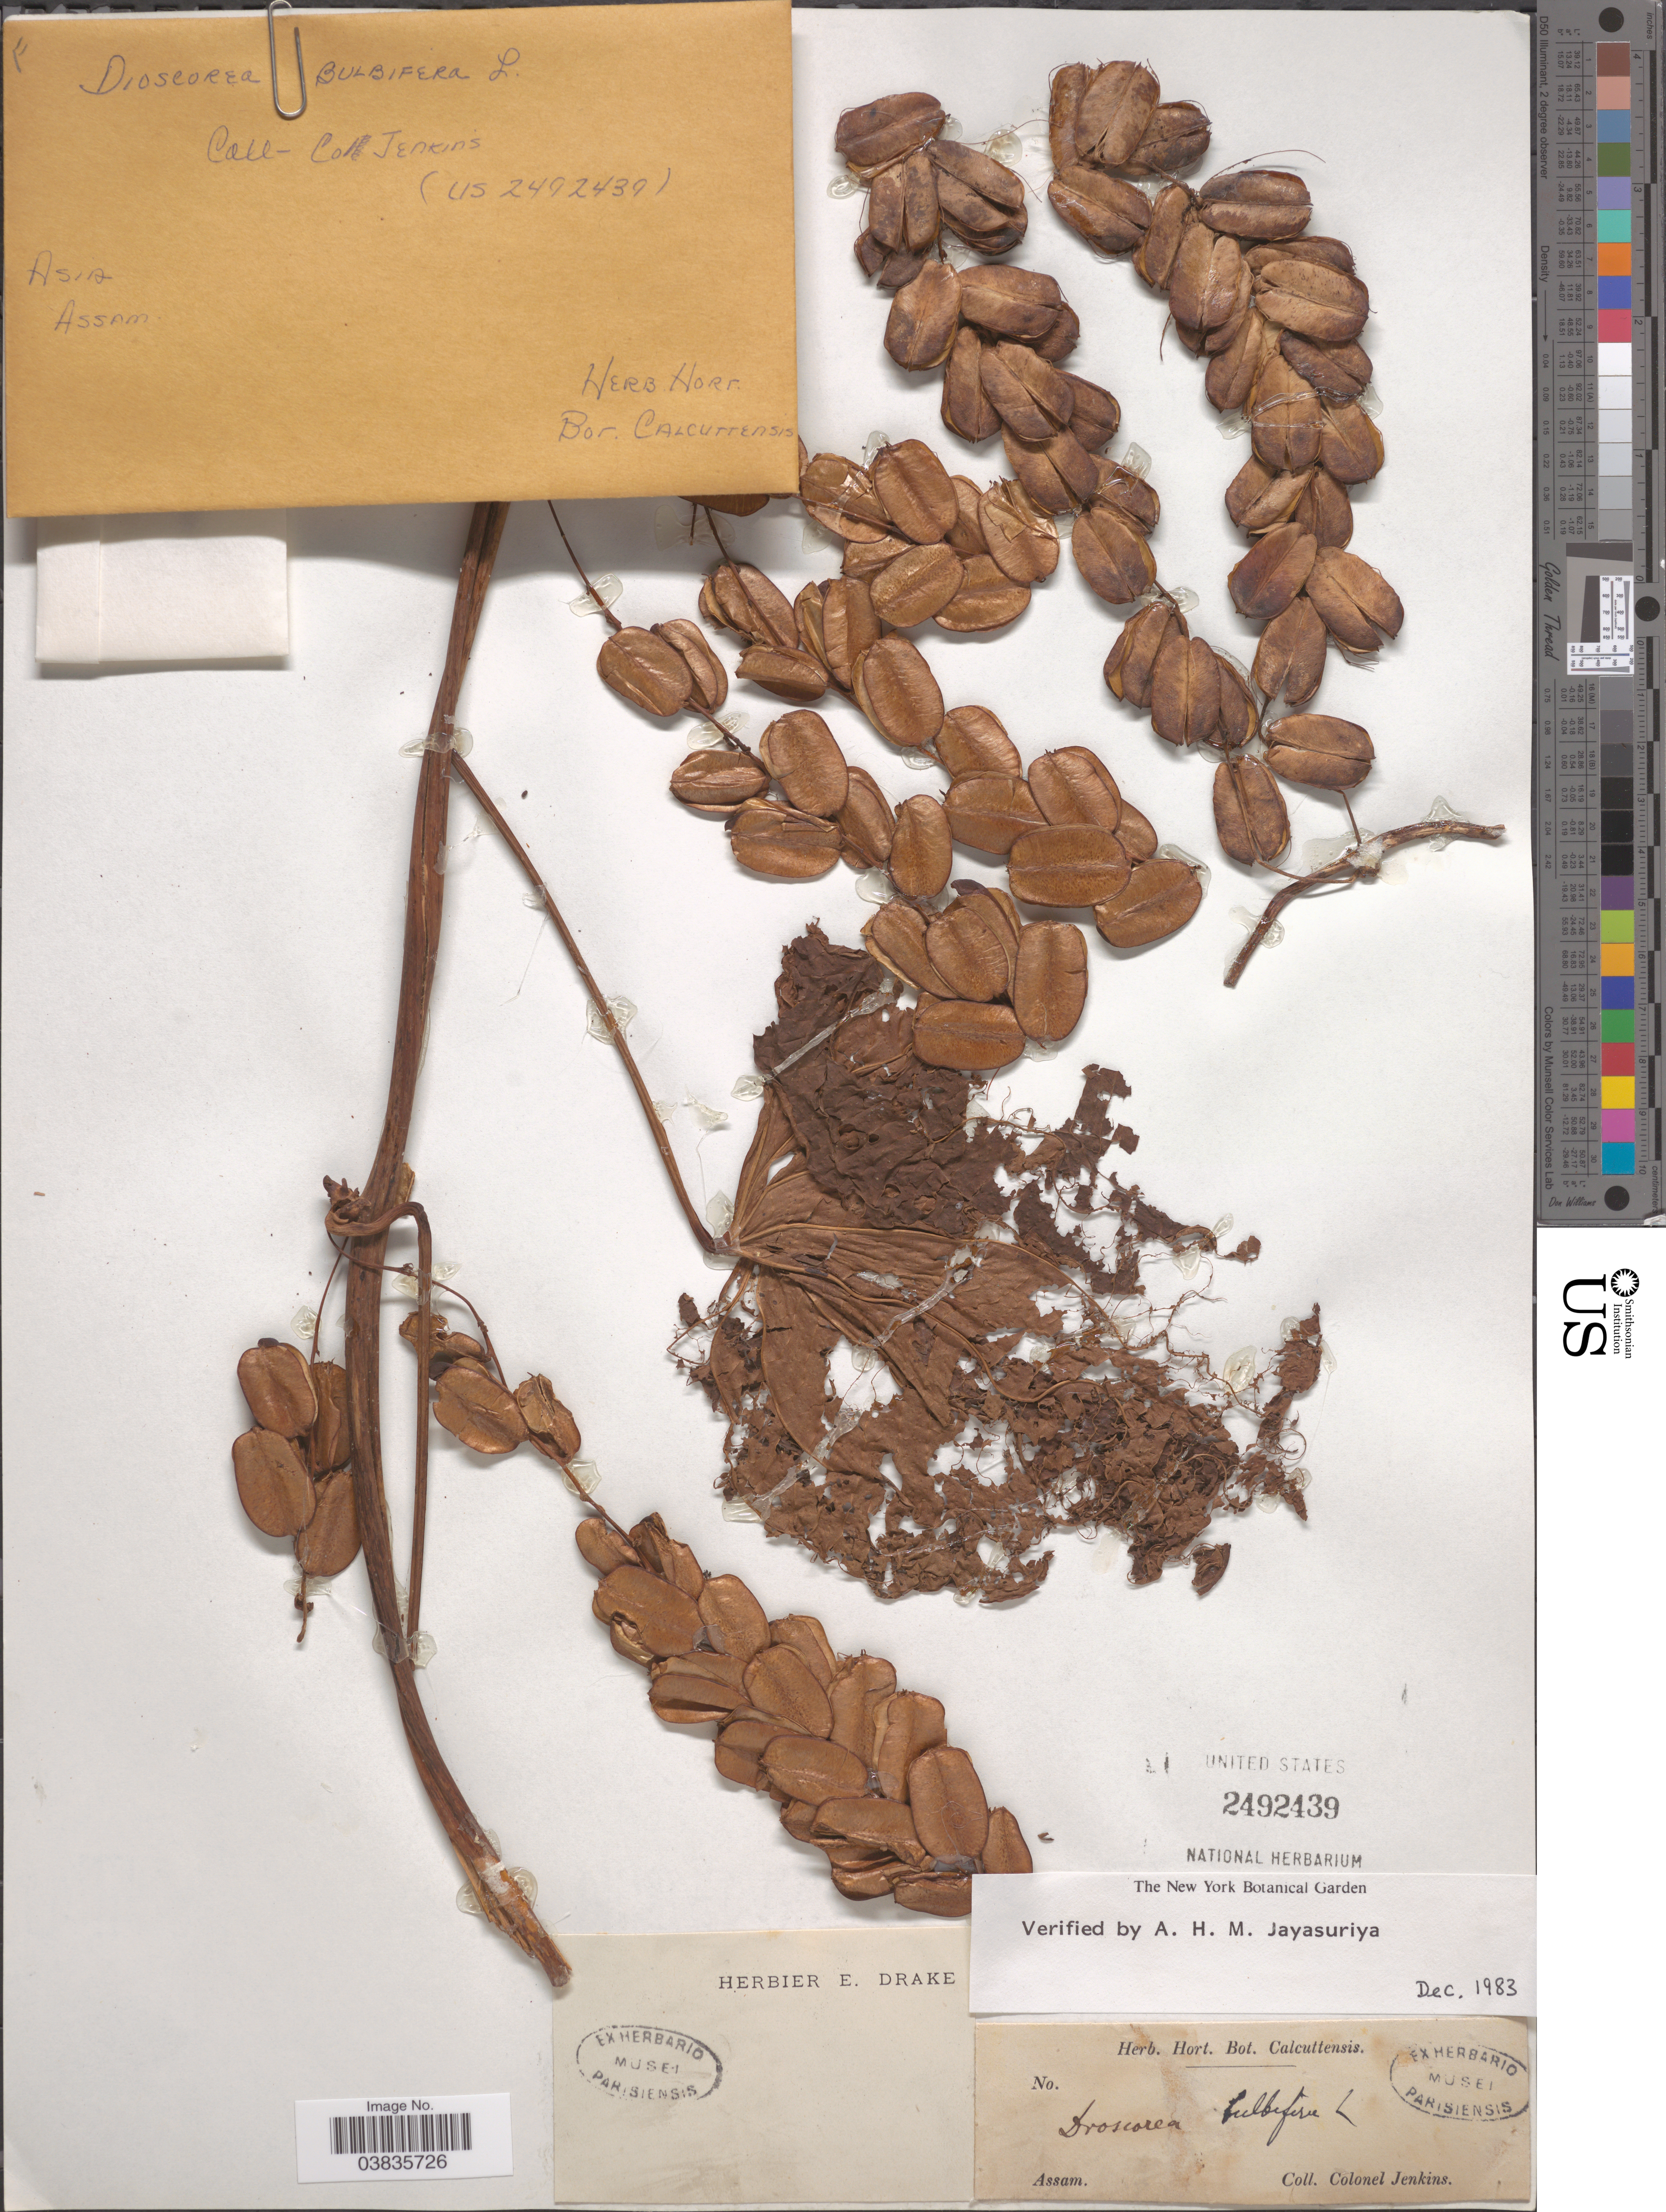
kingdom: Plantae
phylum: Tracheophyta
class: Liliopsida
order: Dioscoreales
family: Dioscoreaceae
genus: Dioscorea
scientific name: Dioscorea bulbifera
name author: L.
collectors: C. Jenkins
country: India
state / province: Assam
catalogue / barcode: US 2492439